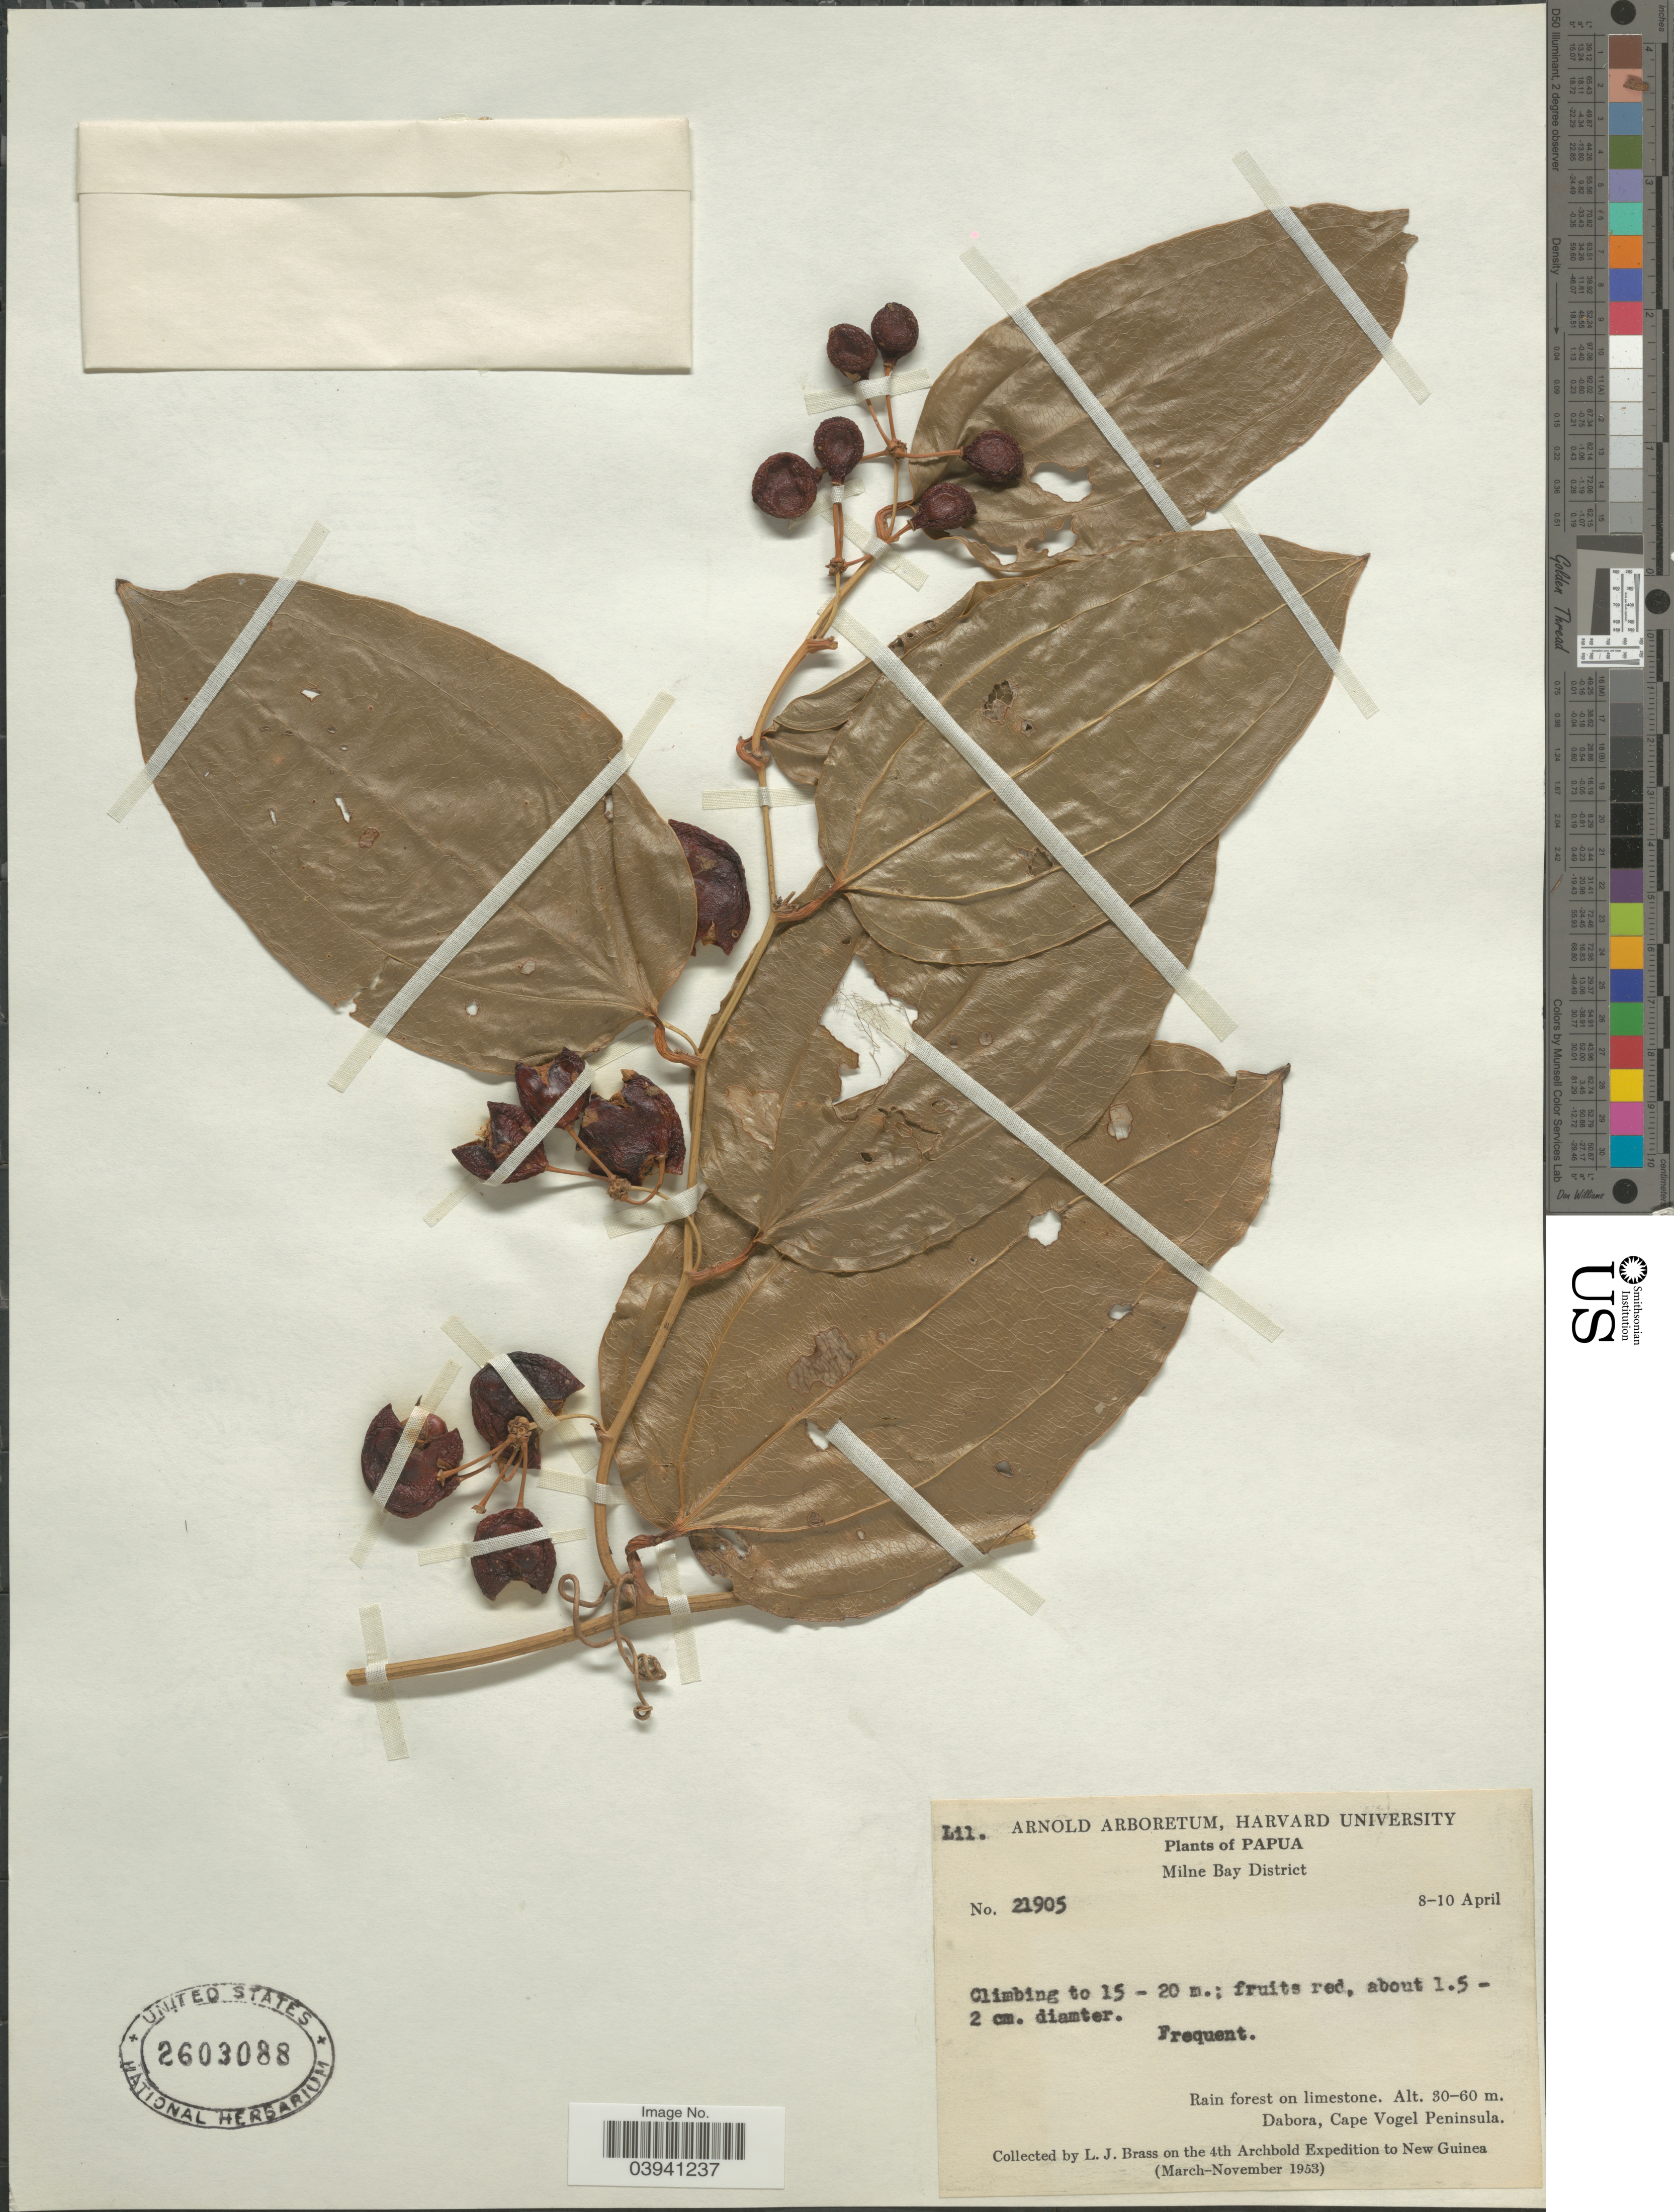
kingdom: Plantae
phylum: Tracheophyta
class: Liliopsida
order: Liliales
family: Smilacaceae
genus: Smilax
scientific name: Smilax sp.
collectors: L. J. Brass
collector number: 21905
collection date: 1953-04-08/1953-04-10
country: Papua New Guinea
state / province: Milne Bay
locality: Milne Bay District. Rain forest on limestone. Dabora, Cape Vogel Peninsula. New Guinea.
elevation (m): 30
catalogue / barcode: US 2603088